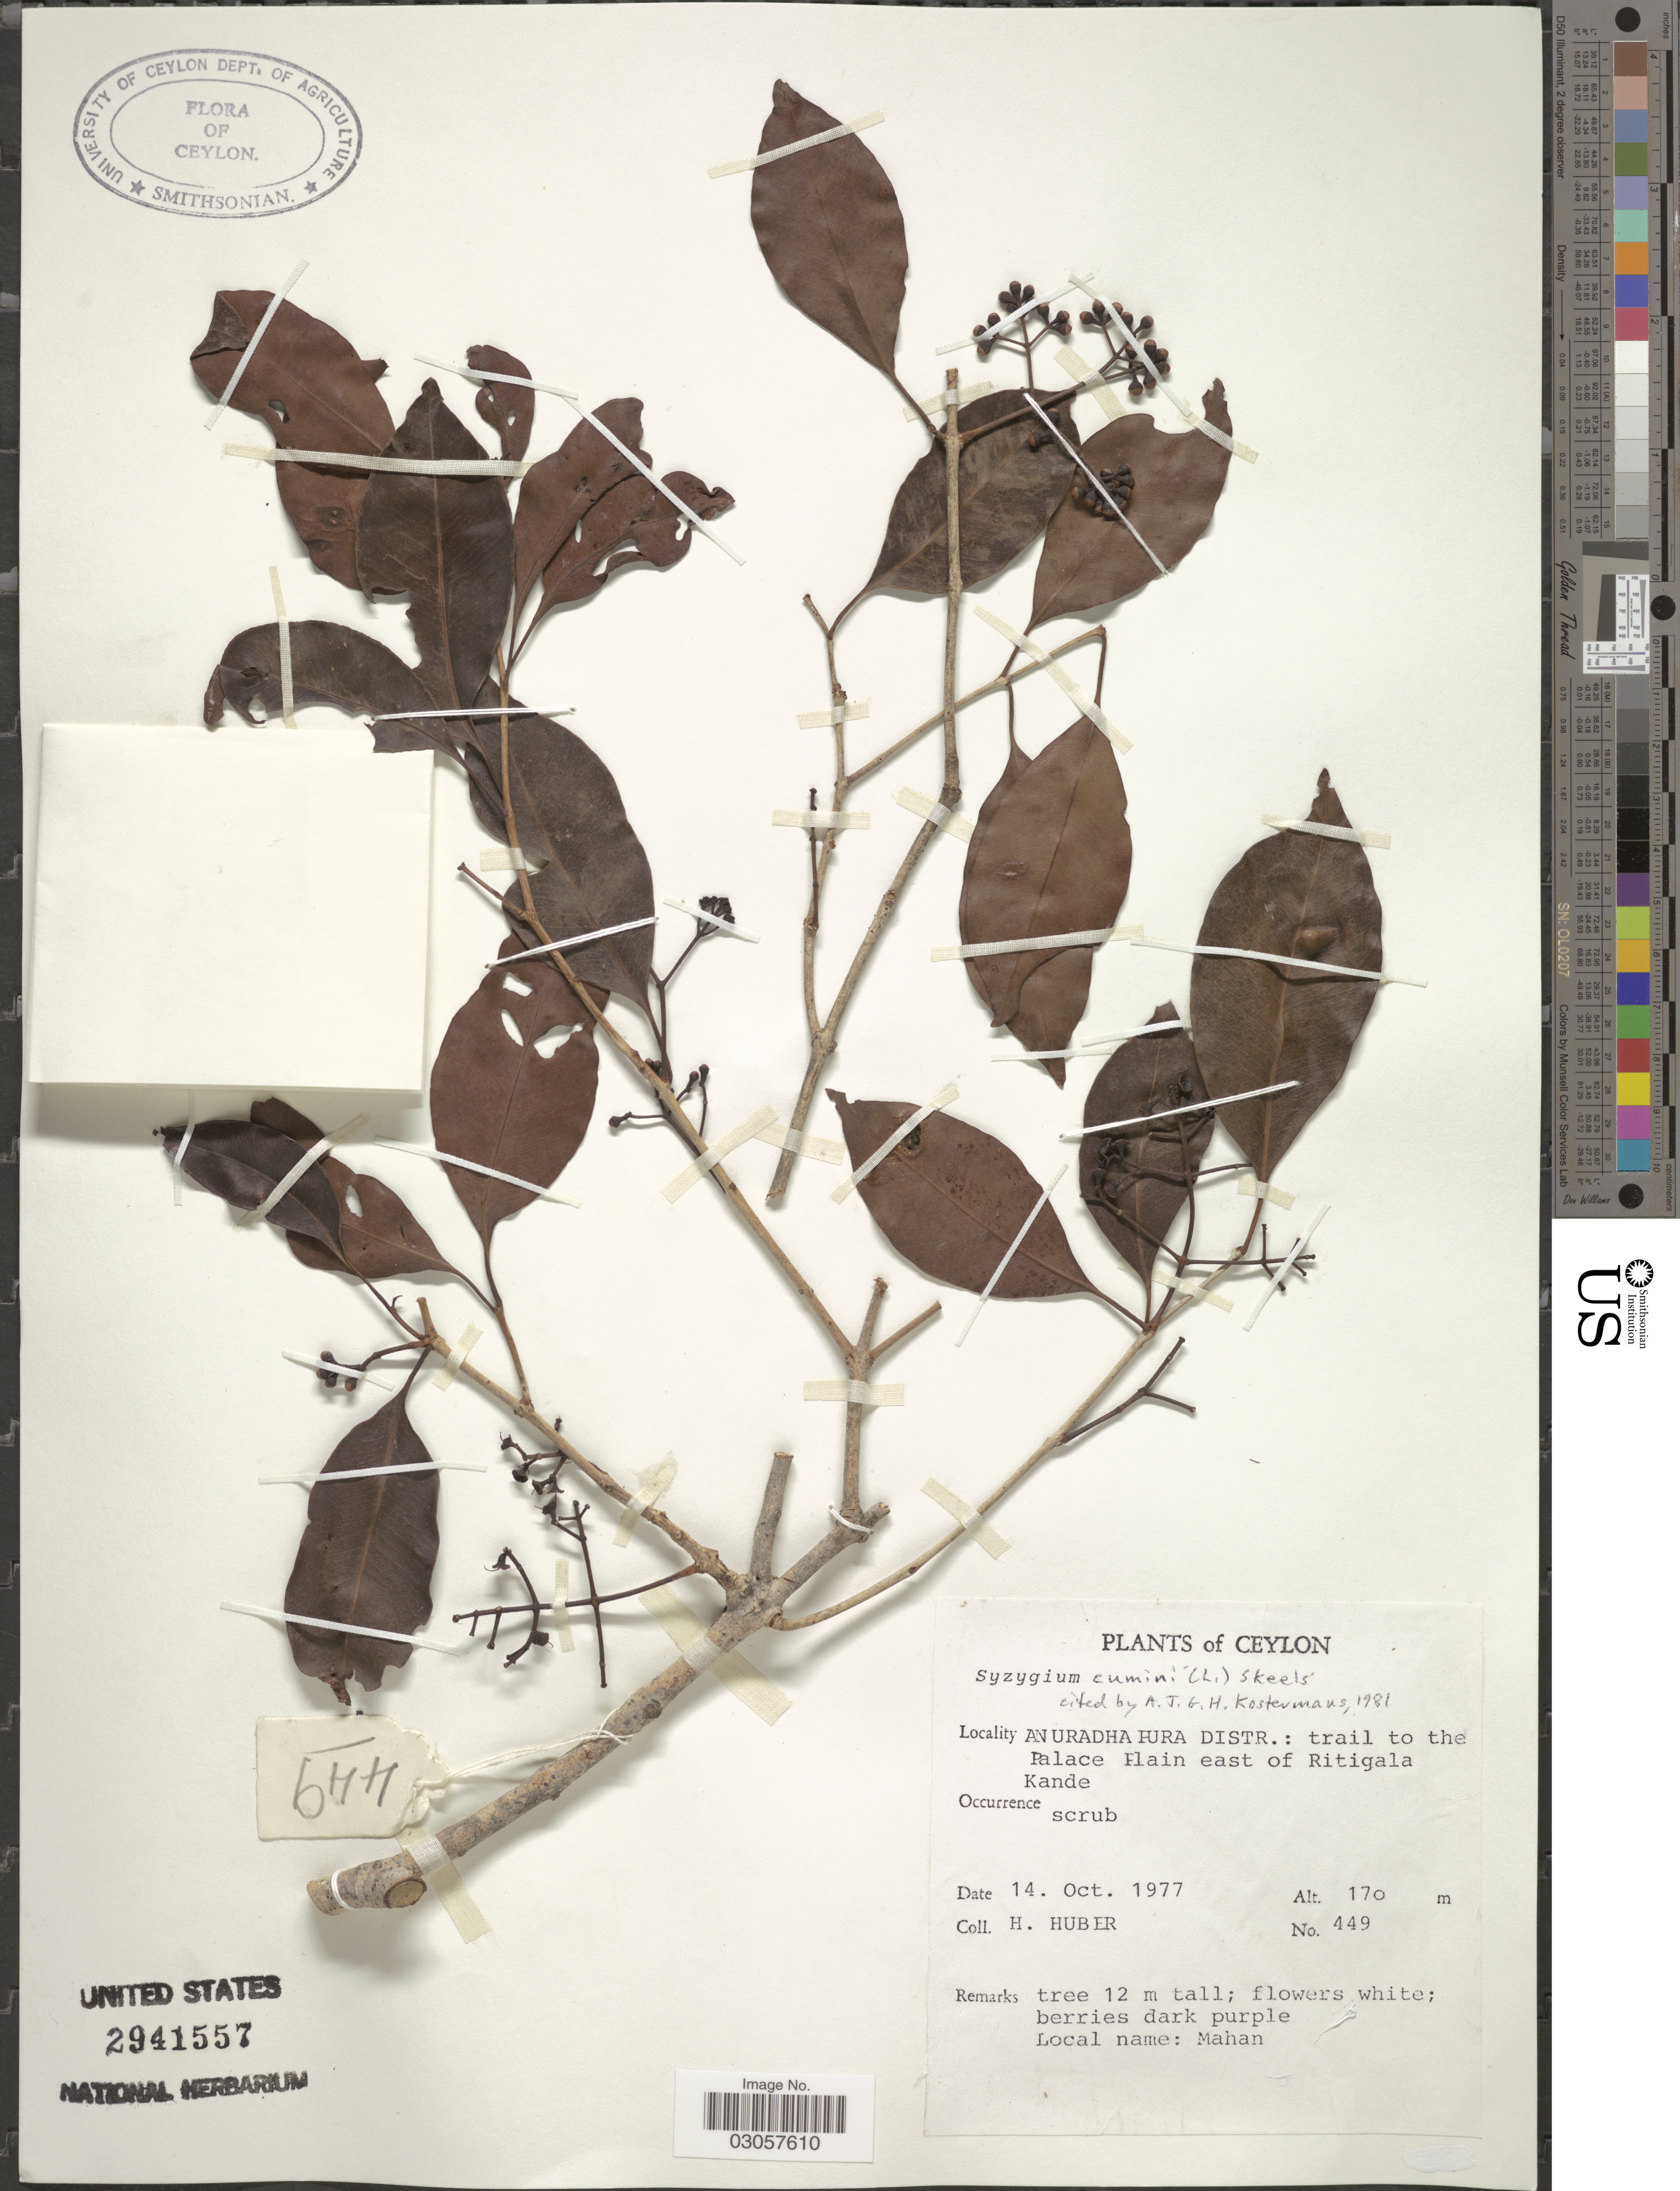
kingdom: Plantae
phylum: Tracheophyta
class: Magnoliopsida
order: Myrtales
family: Myrtaceae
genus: Syzygium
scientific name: Syzygium cumini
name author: (L.) Skeels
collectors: H. Huber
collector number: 449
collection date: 1977-10-14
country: Sri Lanka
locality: Ceylon. Anuradha Pura Distr.: trail to the Palace Plain east of Ritigala Kande.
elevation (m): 170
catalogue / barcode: US 2941557